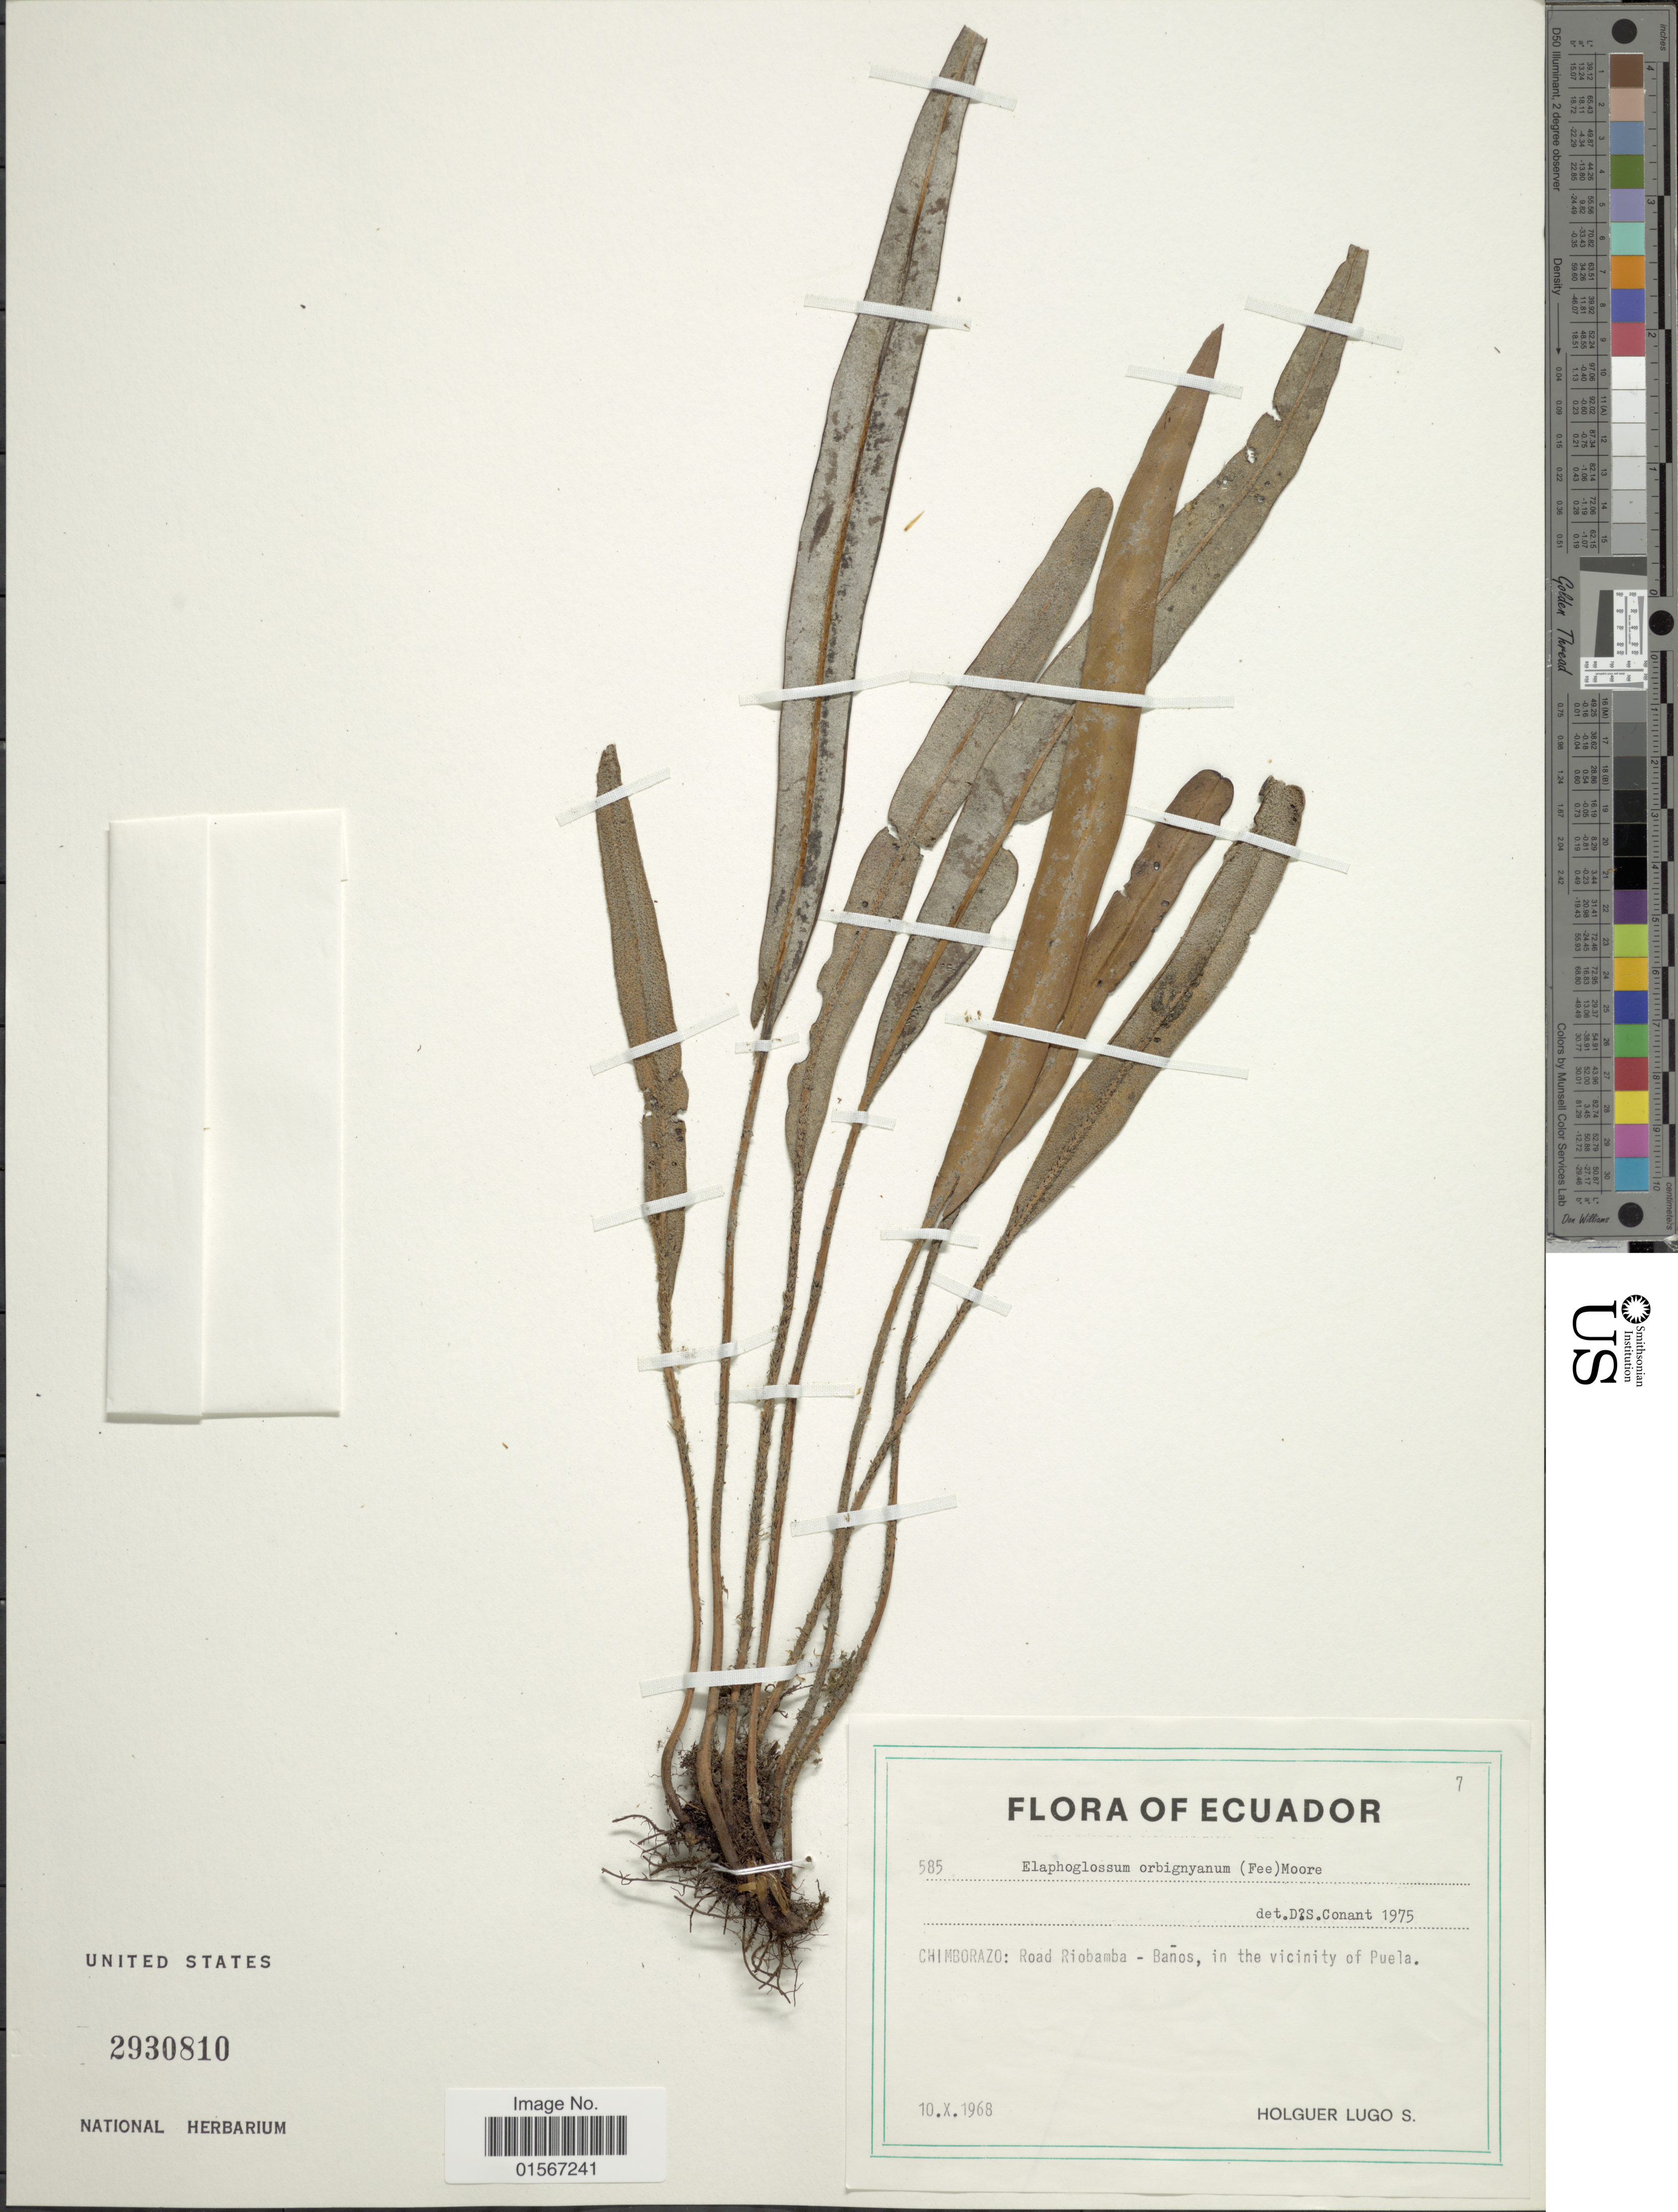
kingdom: Plantae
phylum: Tracheophyta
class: Polypodiopsida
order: Polypodiales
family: Dryopteridaceae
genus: Elaphoglossum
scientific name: Elaphoglossum orbignyanum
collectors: L. Holguer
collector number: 585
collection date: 1968-10-10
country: Ecuador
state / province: Chimborazo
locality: Ecuador, Chimborazo: Road Riobamba-Baños, in the vicinity of Puela.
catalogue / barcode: US 2930810